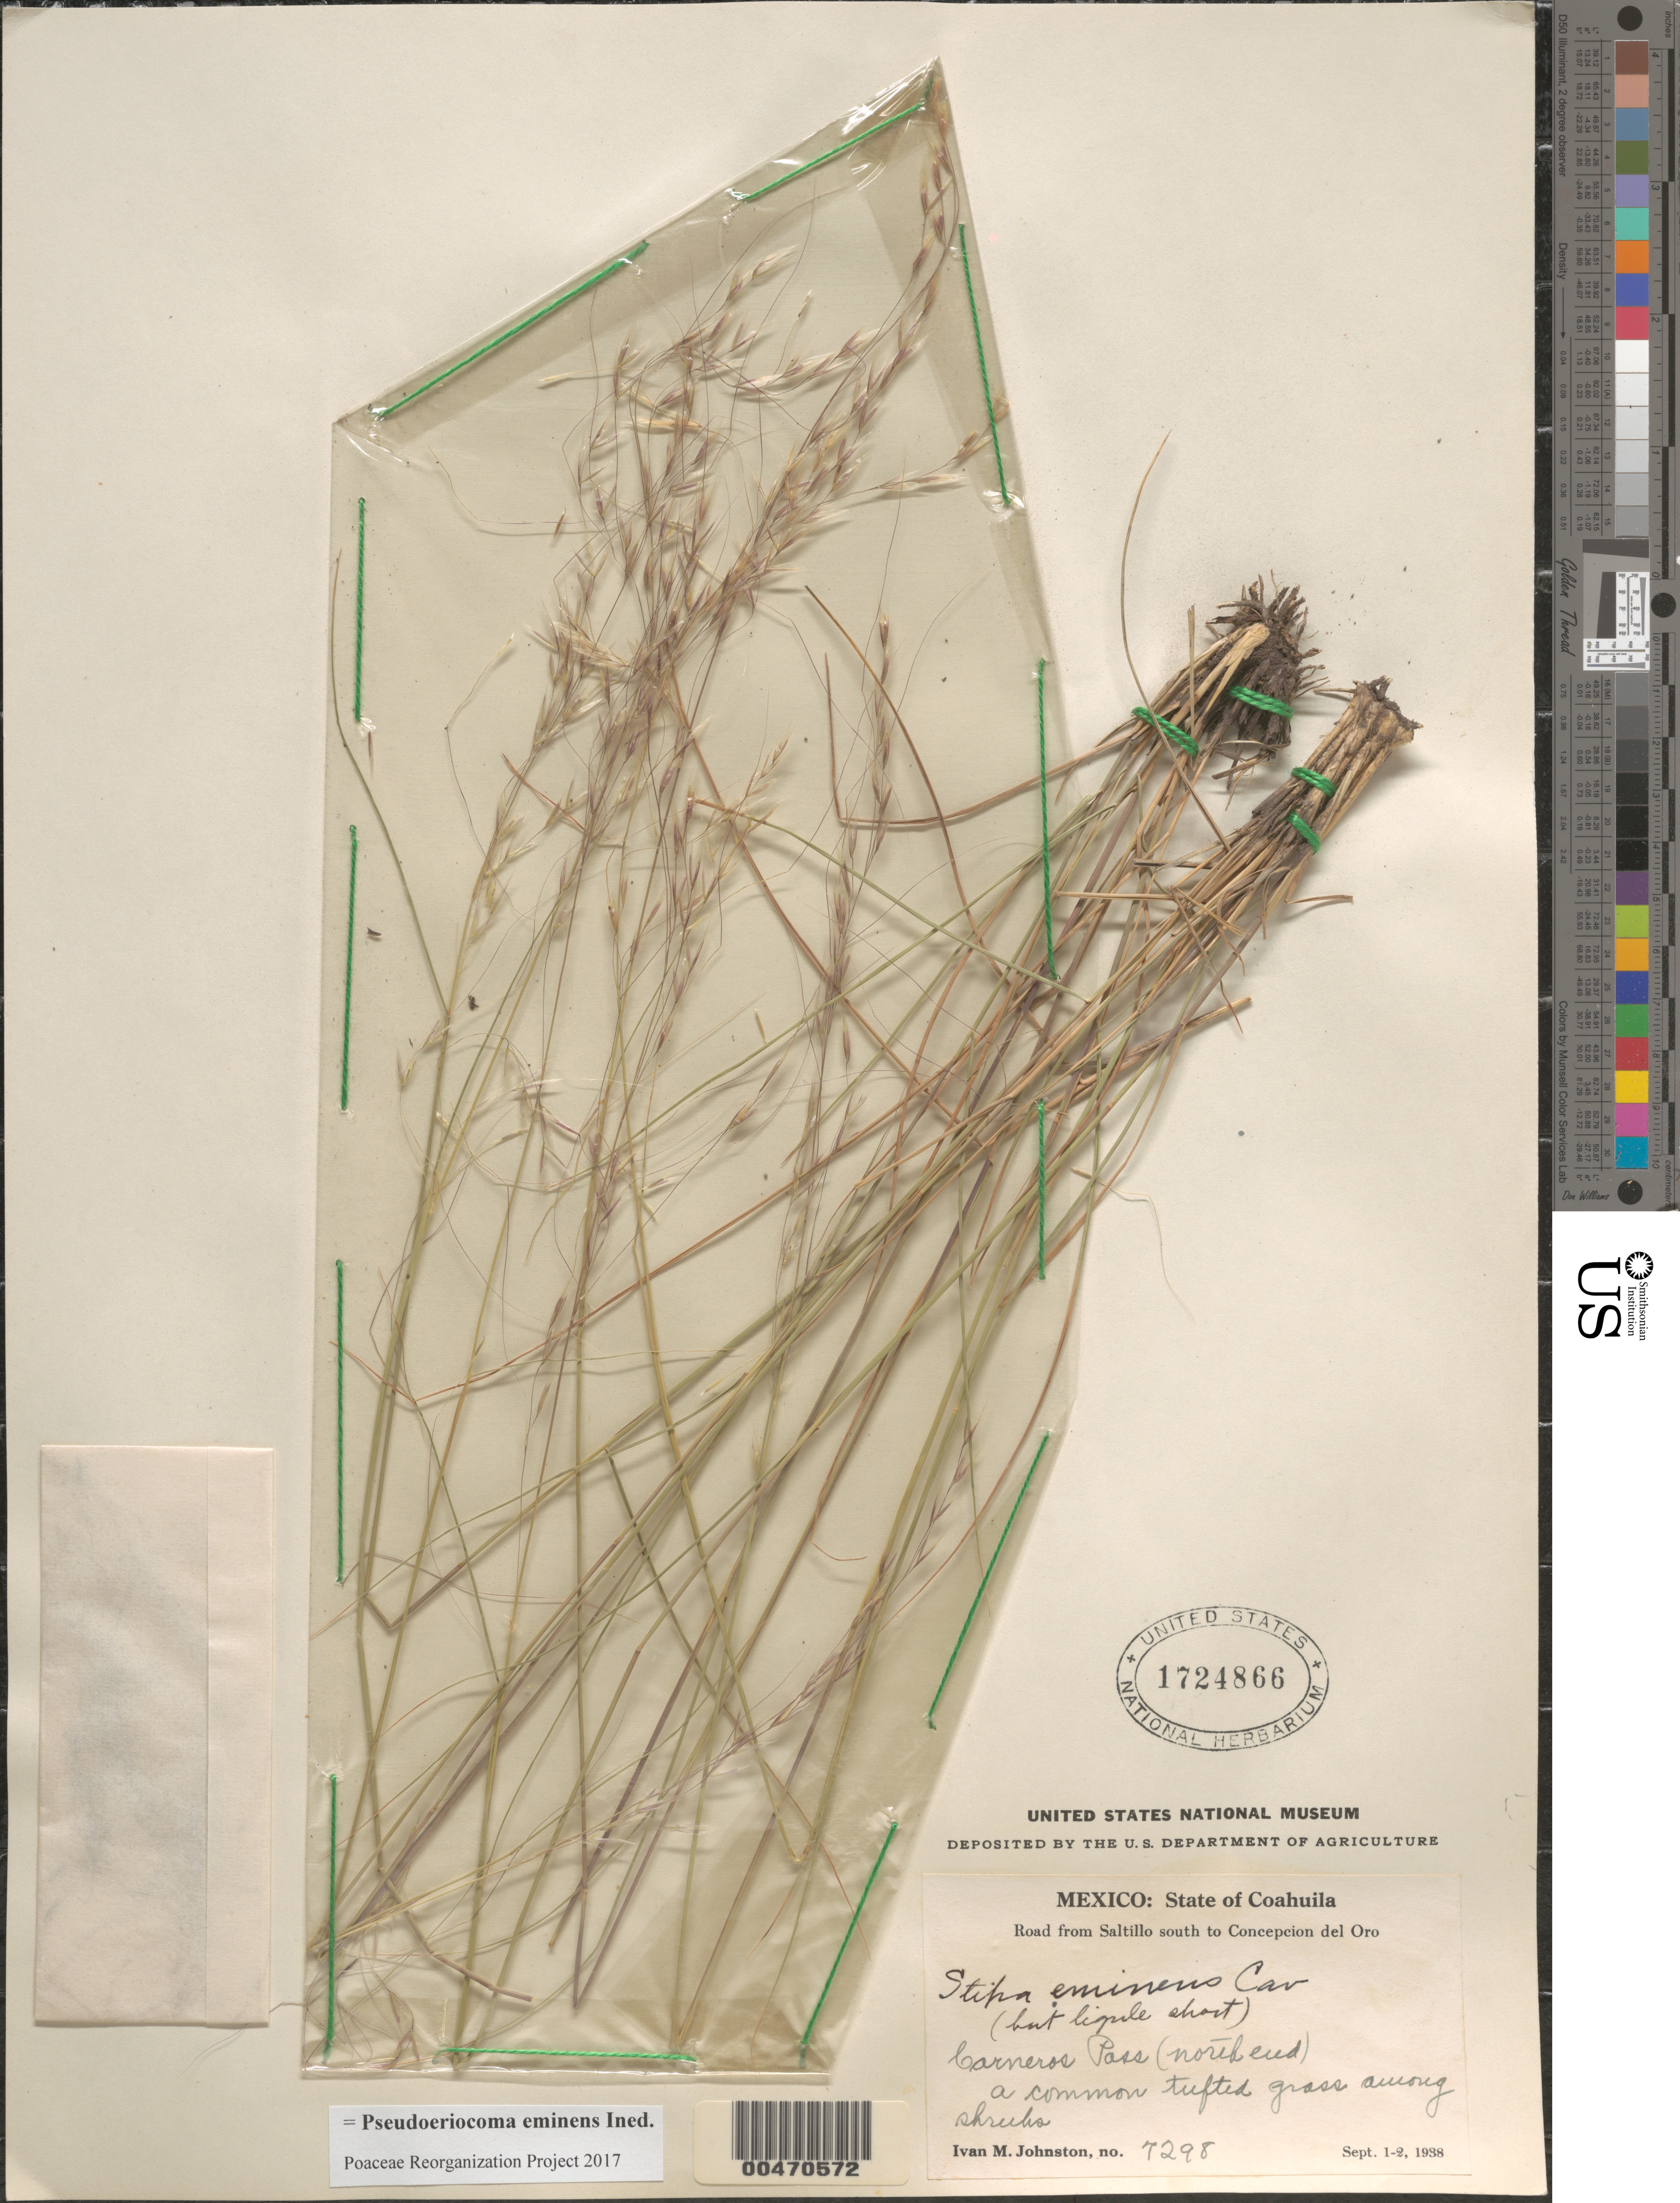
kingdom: Plantae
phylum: Tracheophyta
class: Liliopsida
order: Poales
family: Poaceae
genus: Pseudoeriocoma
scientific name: Pseudoeriocoma eminens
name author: (Cav.) Romasch.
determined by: Poaceae Reorganization Project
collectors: I.M. Johnston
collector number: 7298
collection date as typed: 1 Sep 1938 to 2 Sep 1938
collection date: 1938-09-01/1938-09-02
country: Mexico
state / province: Coahuila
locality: Rd from Saltillo S to Concepcion del Oro, Carneros Pass (N end)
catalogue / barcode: US 1724866